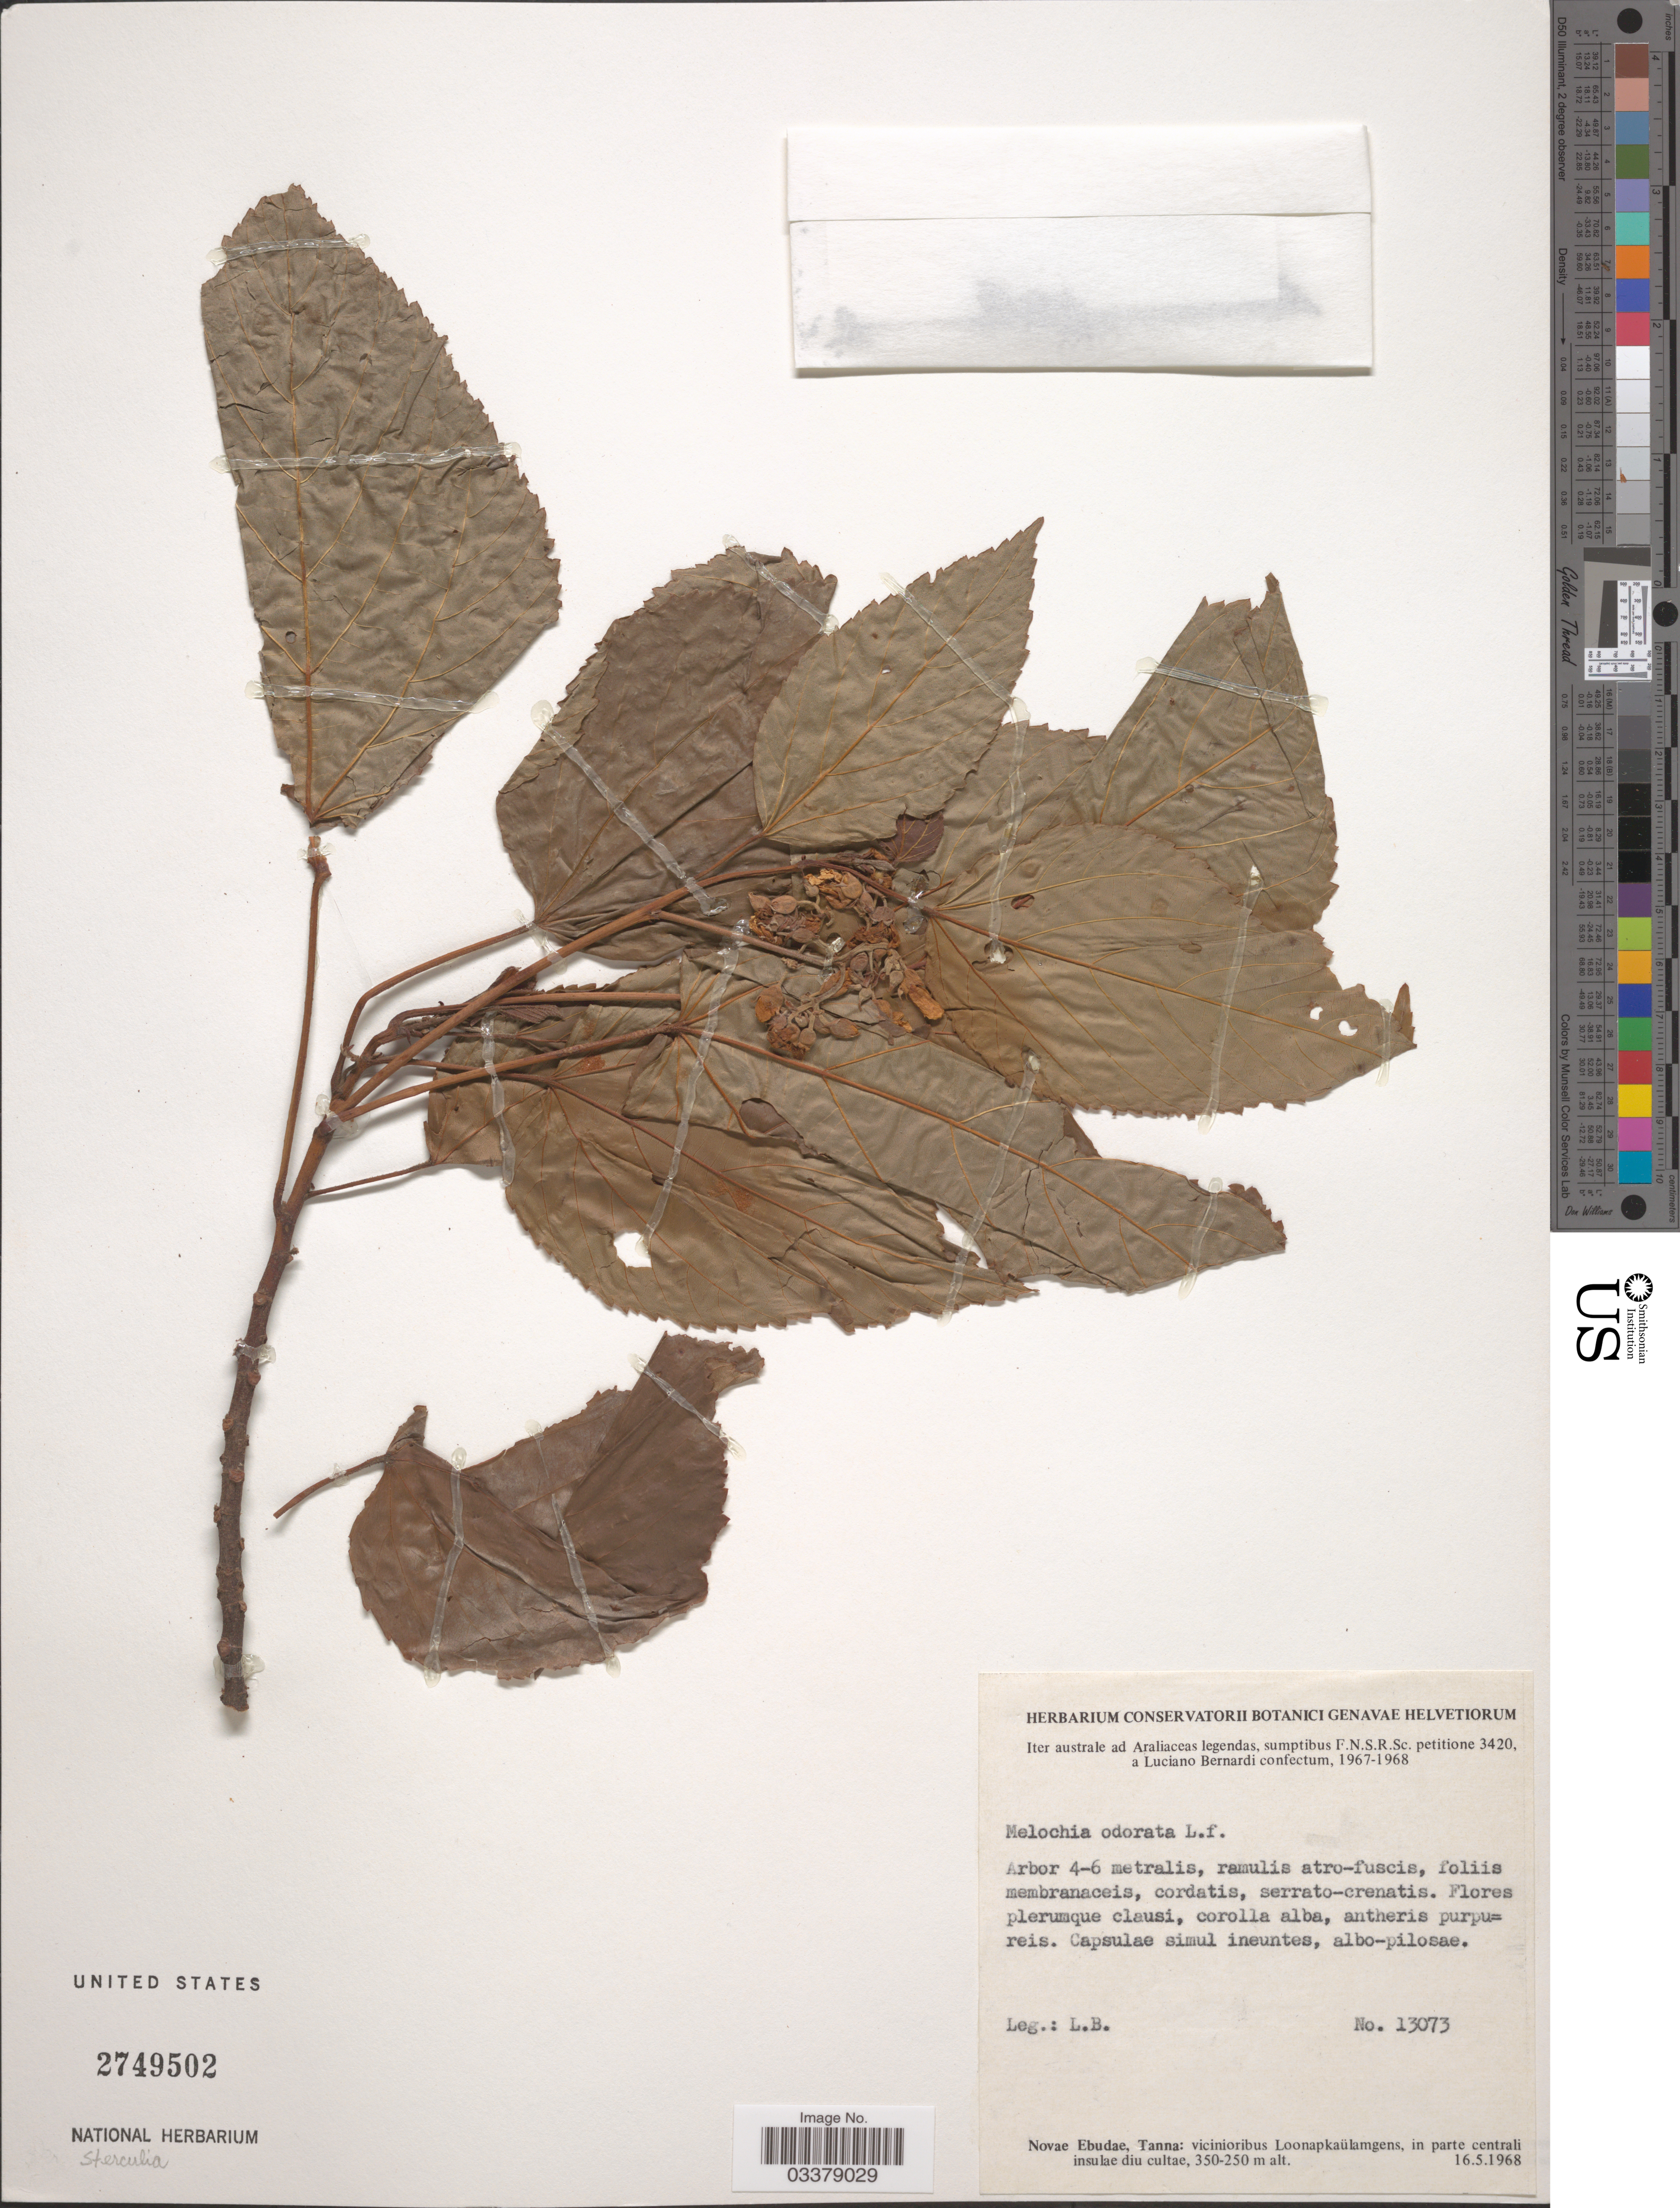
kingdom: Plantae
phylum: Tracheophyta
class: Magnoliopsida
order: Malvales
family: Malvaceae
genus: Melochia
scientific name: Melochia odorata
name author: L. f.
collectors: L. Bernardi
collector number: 13073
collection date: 1968-05-16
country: Vanuatu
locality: Novae Ebudae, Tanna: vicinioribus Loonapkaülamgens, in parte centrali insulae diu cultae.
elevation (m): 250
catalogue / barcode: US 2749502